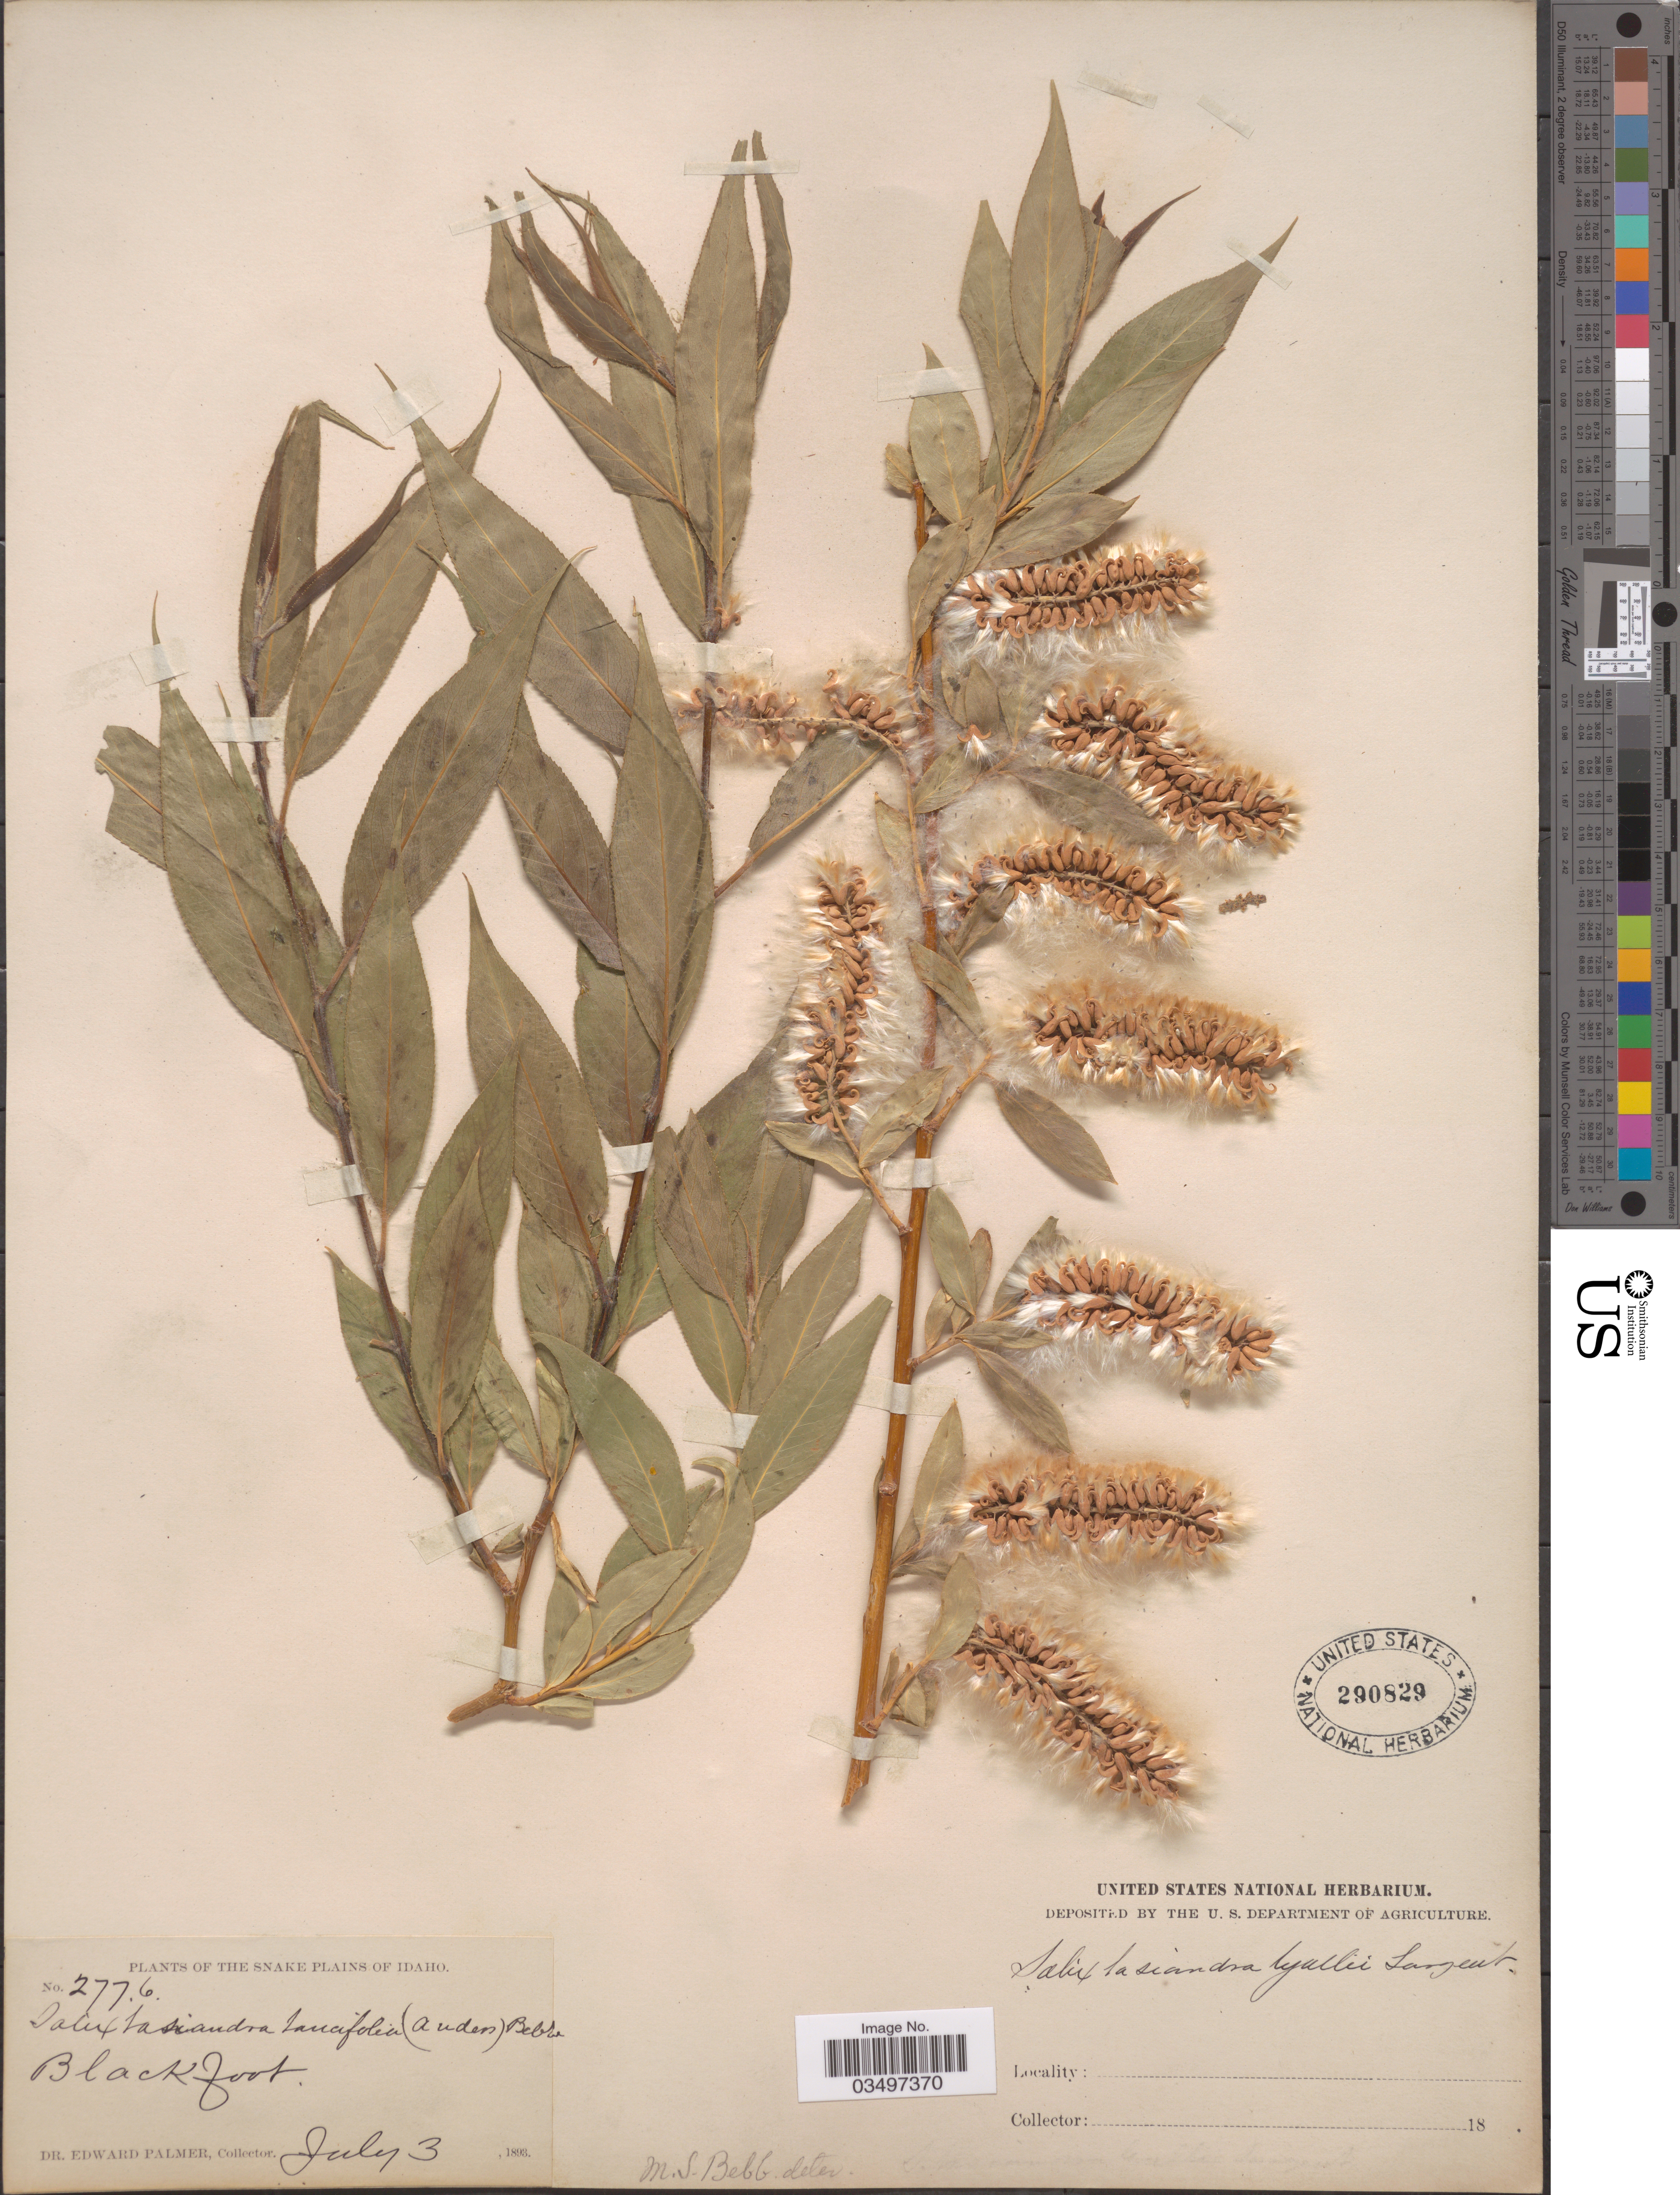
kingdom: Plantae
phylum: Tracheophyta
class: Magnoliopsida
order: Malpighiales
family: Salicaceae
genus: Salix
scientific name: Salix fendleriana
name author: Andersson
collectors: E. Palmer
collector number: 2776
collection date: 1893-07-03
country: United States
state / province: Idaho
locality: The Snake Plains of Idaho. Blackfoot.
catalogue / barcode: US 290829